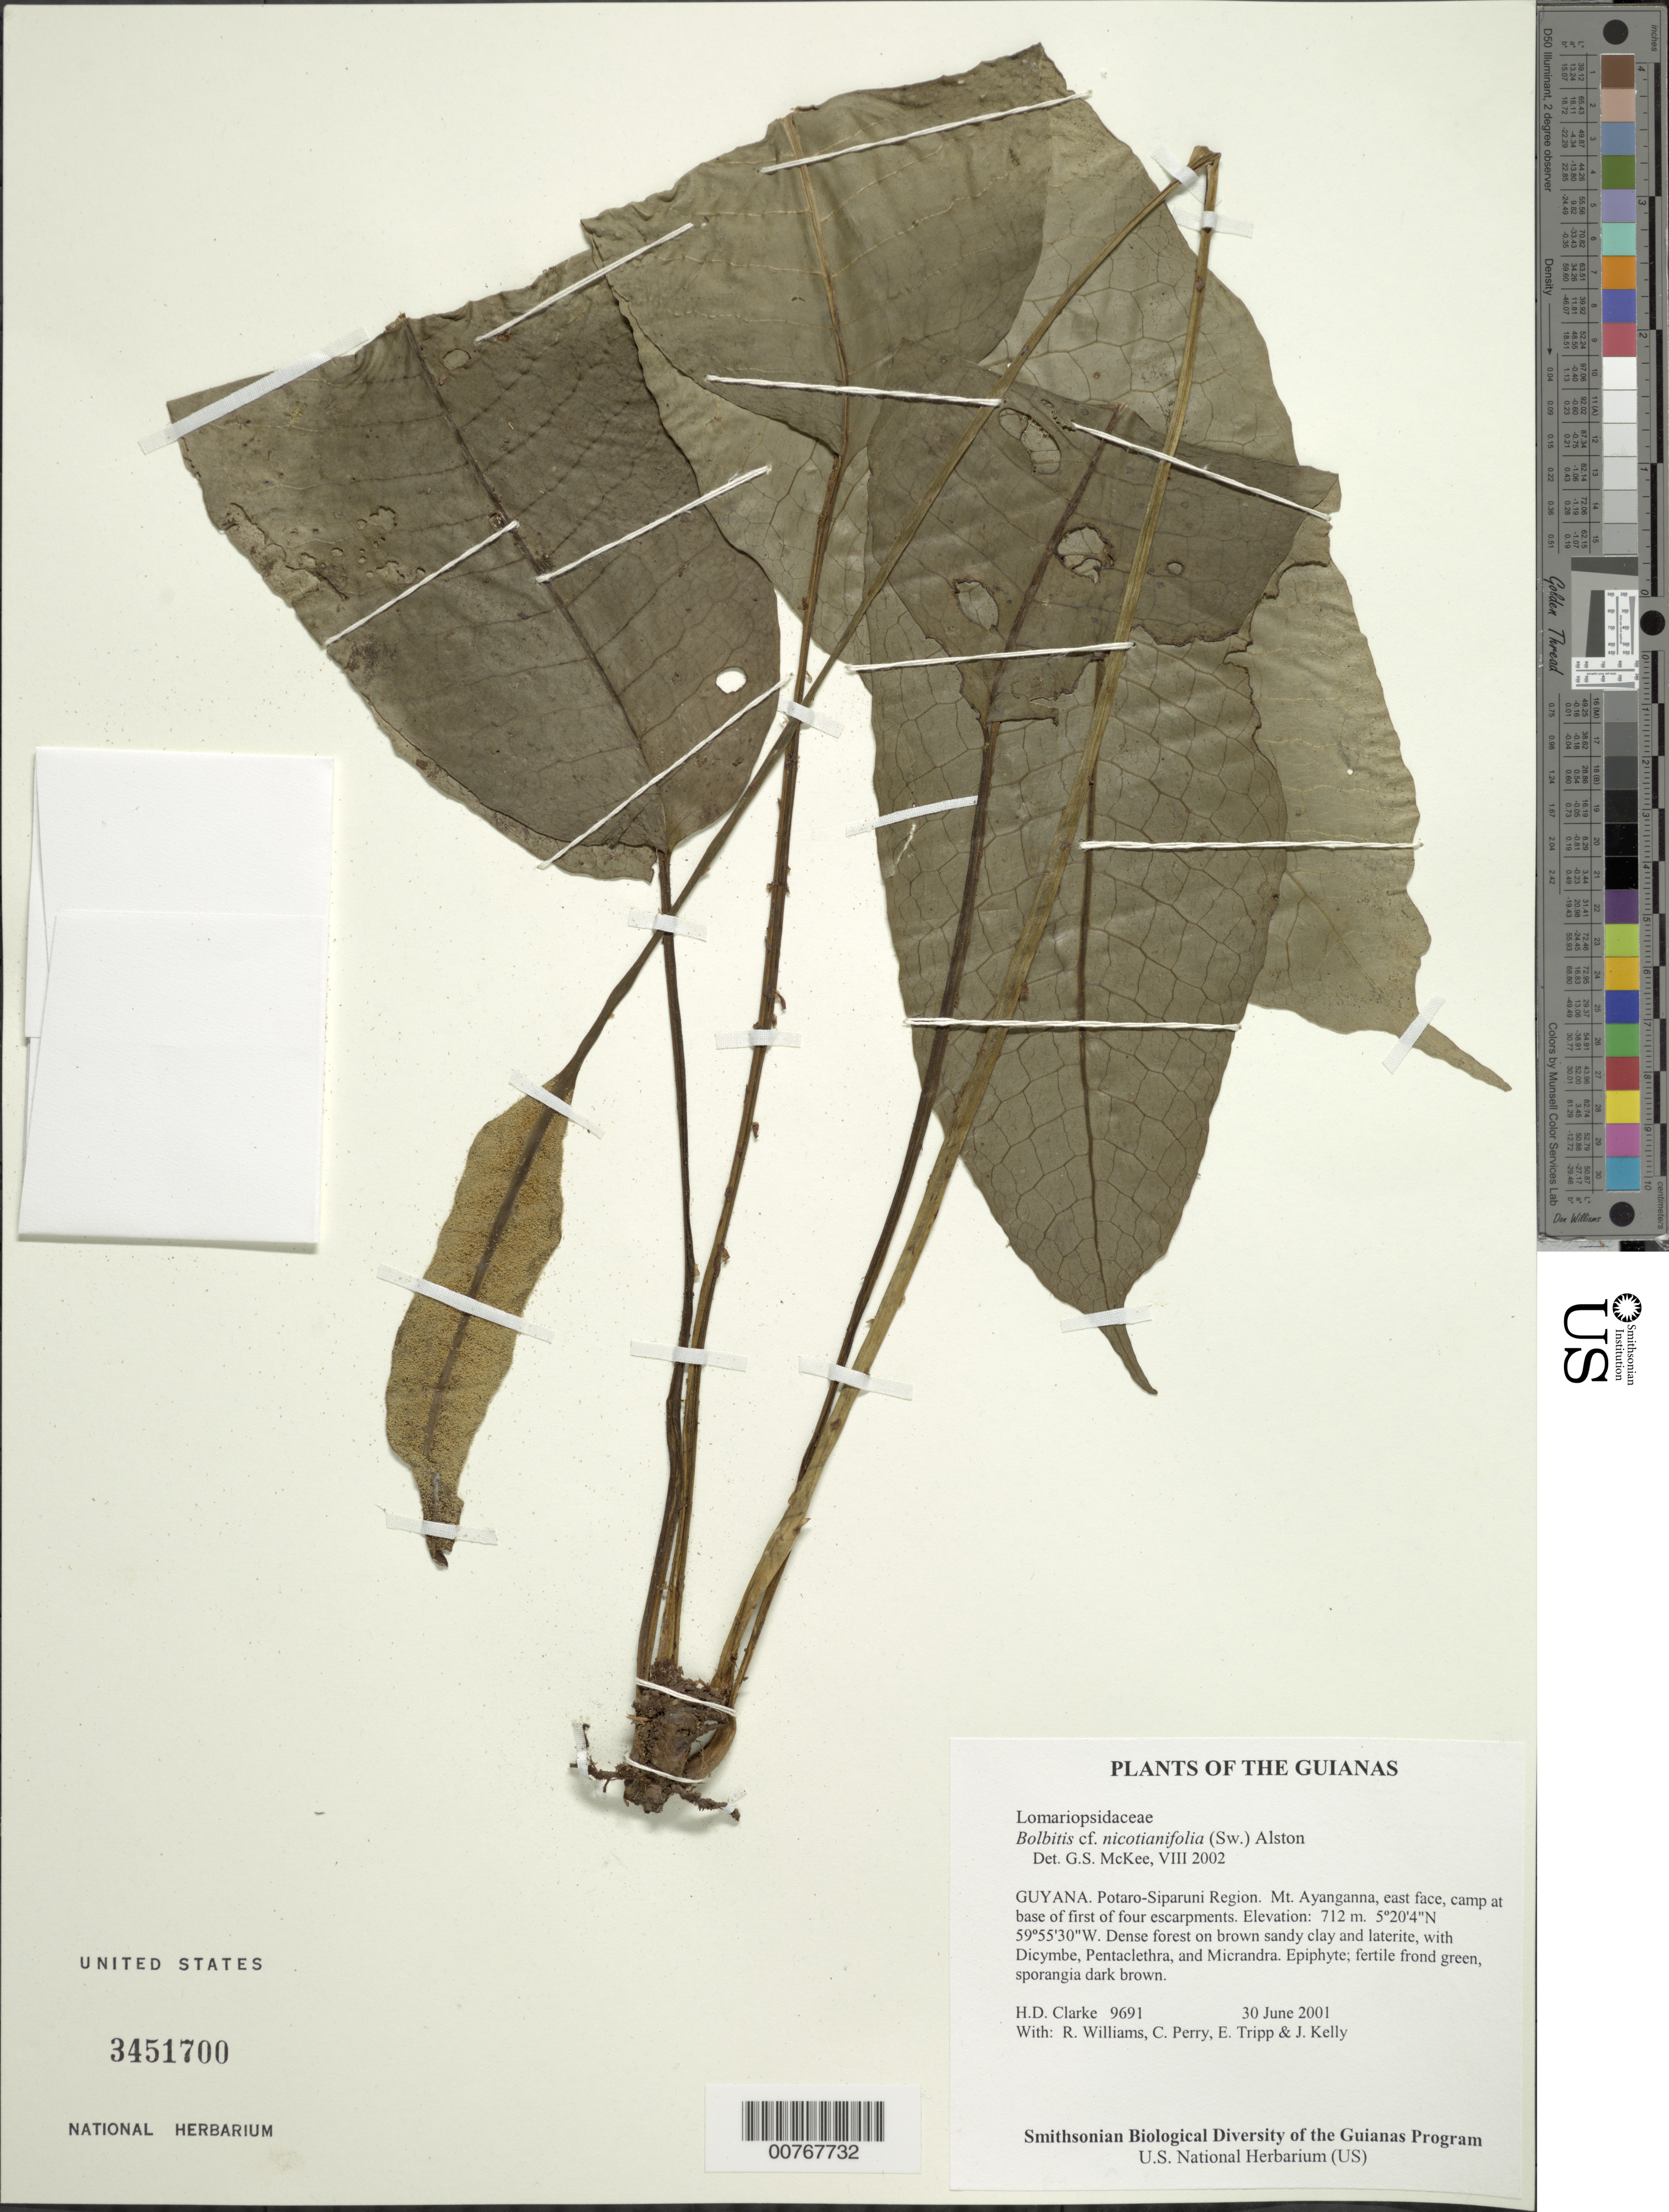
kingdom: Plantae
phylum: Tracheophyta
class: Polypodiopsida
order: Polypodiales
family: Dryopteridaceae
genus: Mickelia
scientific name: Mickelia nicotianifolia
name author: (Sw.) R.C. Moran et al.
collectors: H. D. Clarke, R. Williams, C. Perry, E. Tripp & J. Kelly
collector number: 9691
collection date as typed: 30 June 2001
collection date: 2001-06-30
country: Guyana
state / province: Potaro-Siparuni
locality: Mt. Ayanganna, east face, camp at base of first of four escarpments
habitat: Dense forest on brown sandy clay and laterite, with Dicymbe, Pentaclethra, and Micrandra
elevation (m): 712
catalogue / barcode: US 3451700